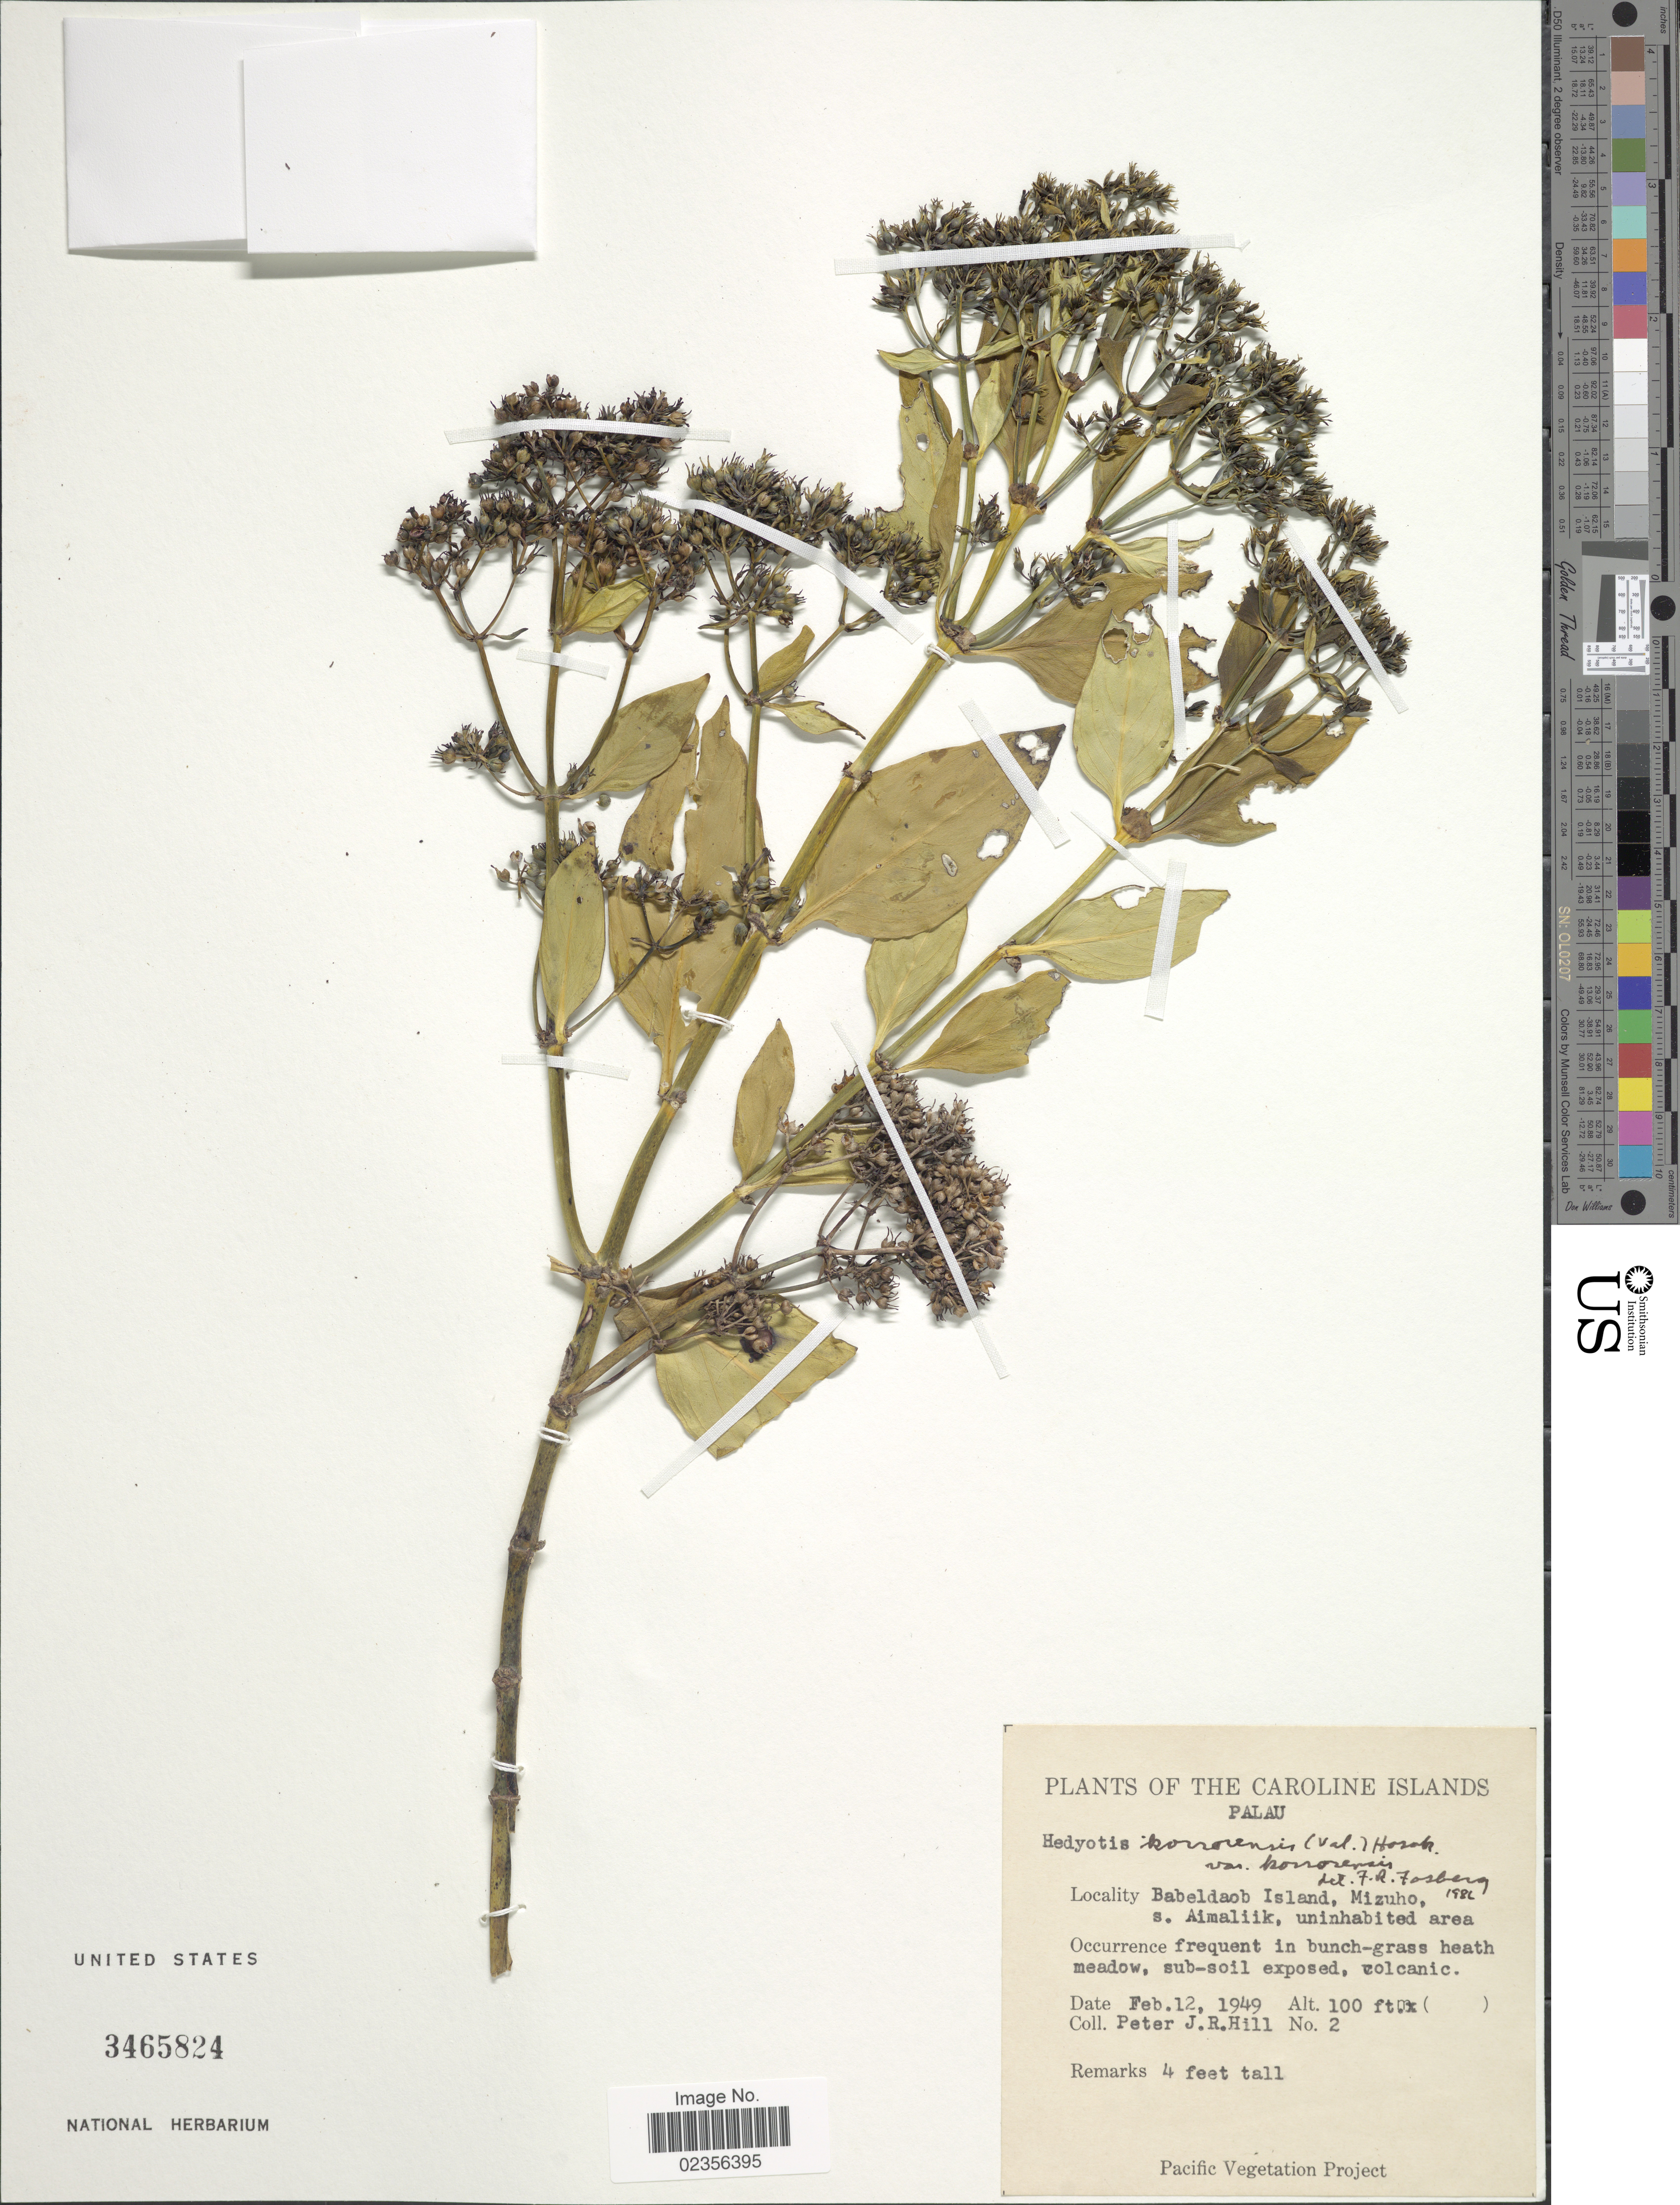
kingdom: Plantae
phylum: Tracheophyta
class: Magnoliopsida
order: Gentianales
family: Rubiaceae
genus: Hedyotis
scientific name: Hedyotis korrorensis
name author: Hosok.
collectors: P. J. R. Hill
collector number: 2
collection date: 1949-02-12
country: Palau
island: Babeldaob [Babelthuap]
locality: The Caroline Islands, Palau, Babeldaob Island, Mizuho, S. Aimaliik, uninhabited area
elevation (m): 30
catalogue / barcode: US 3465824